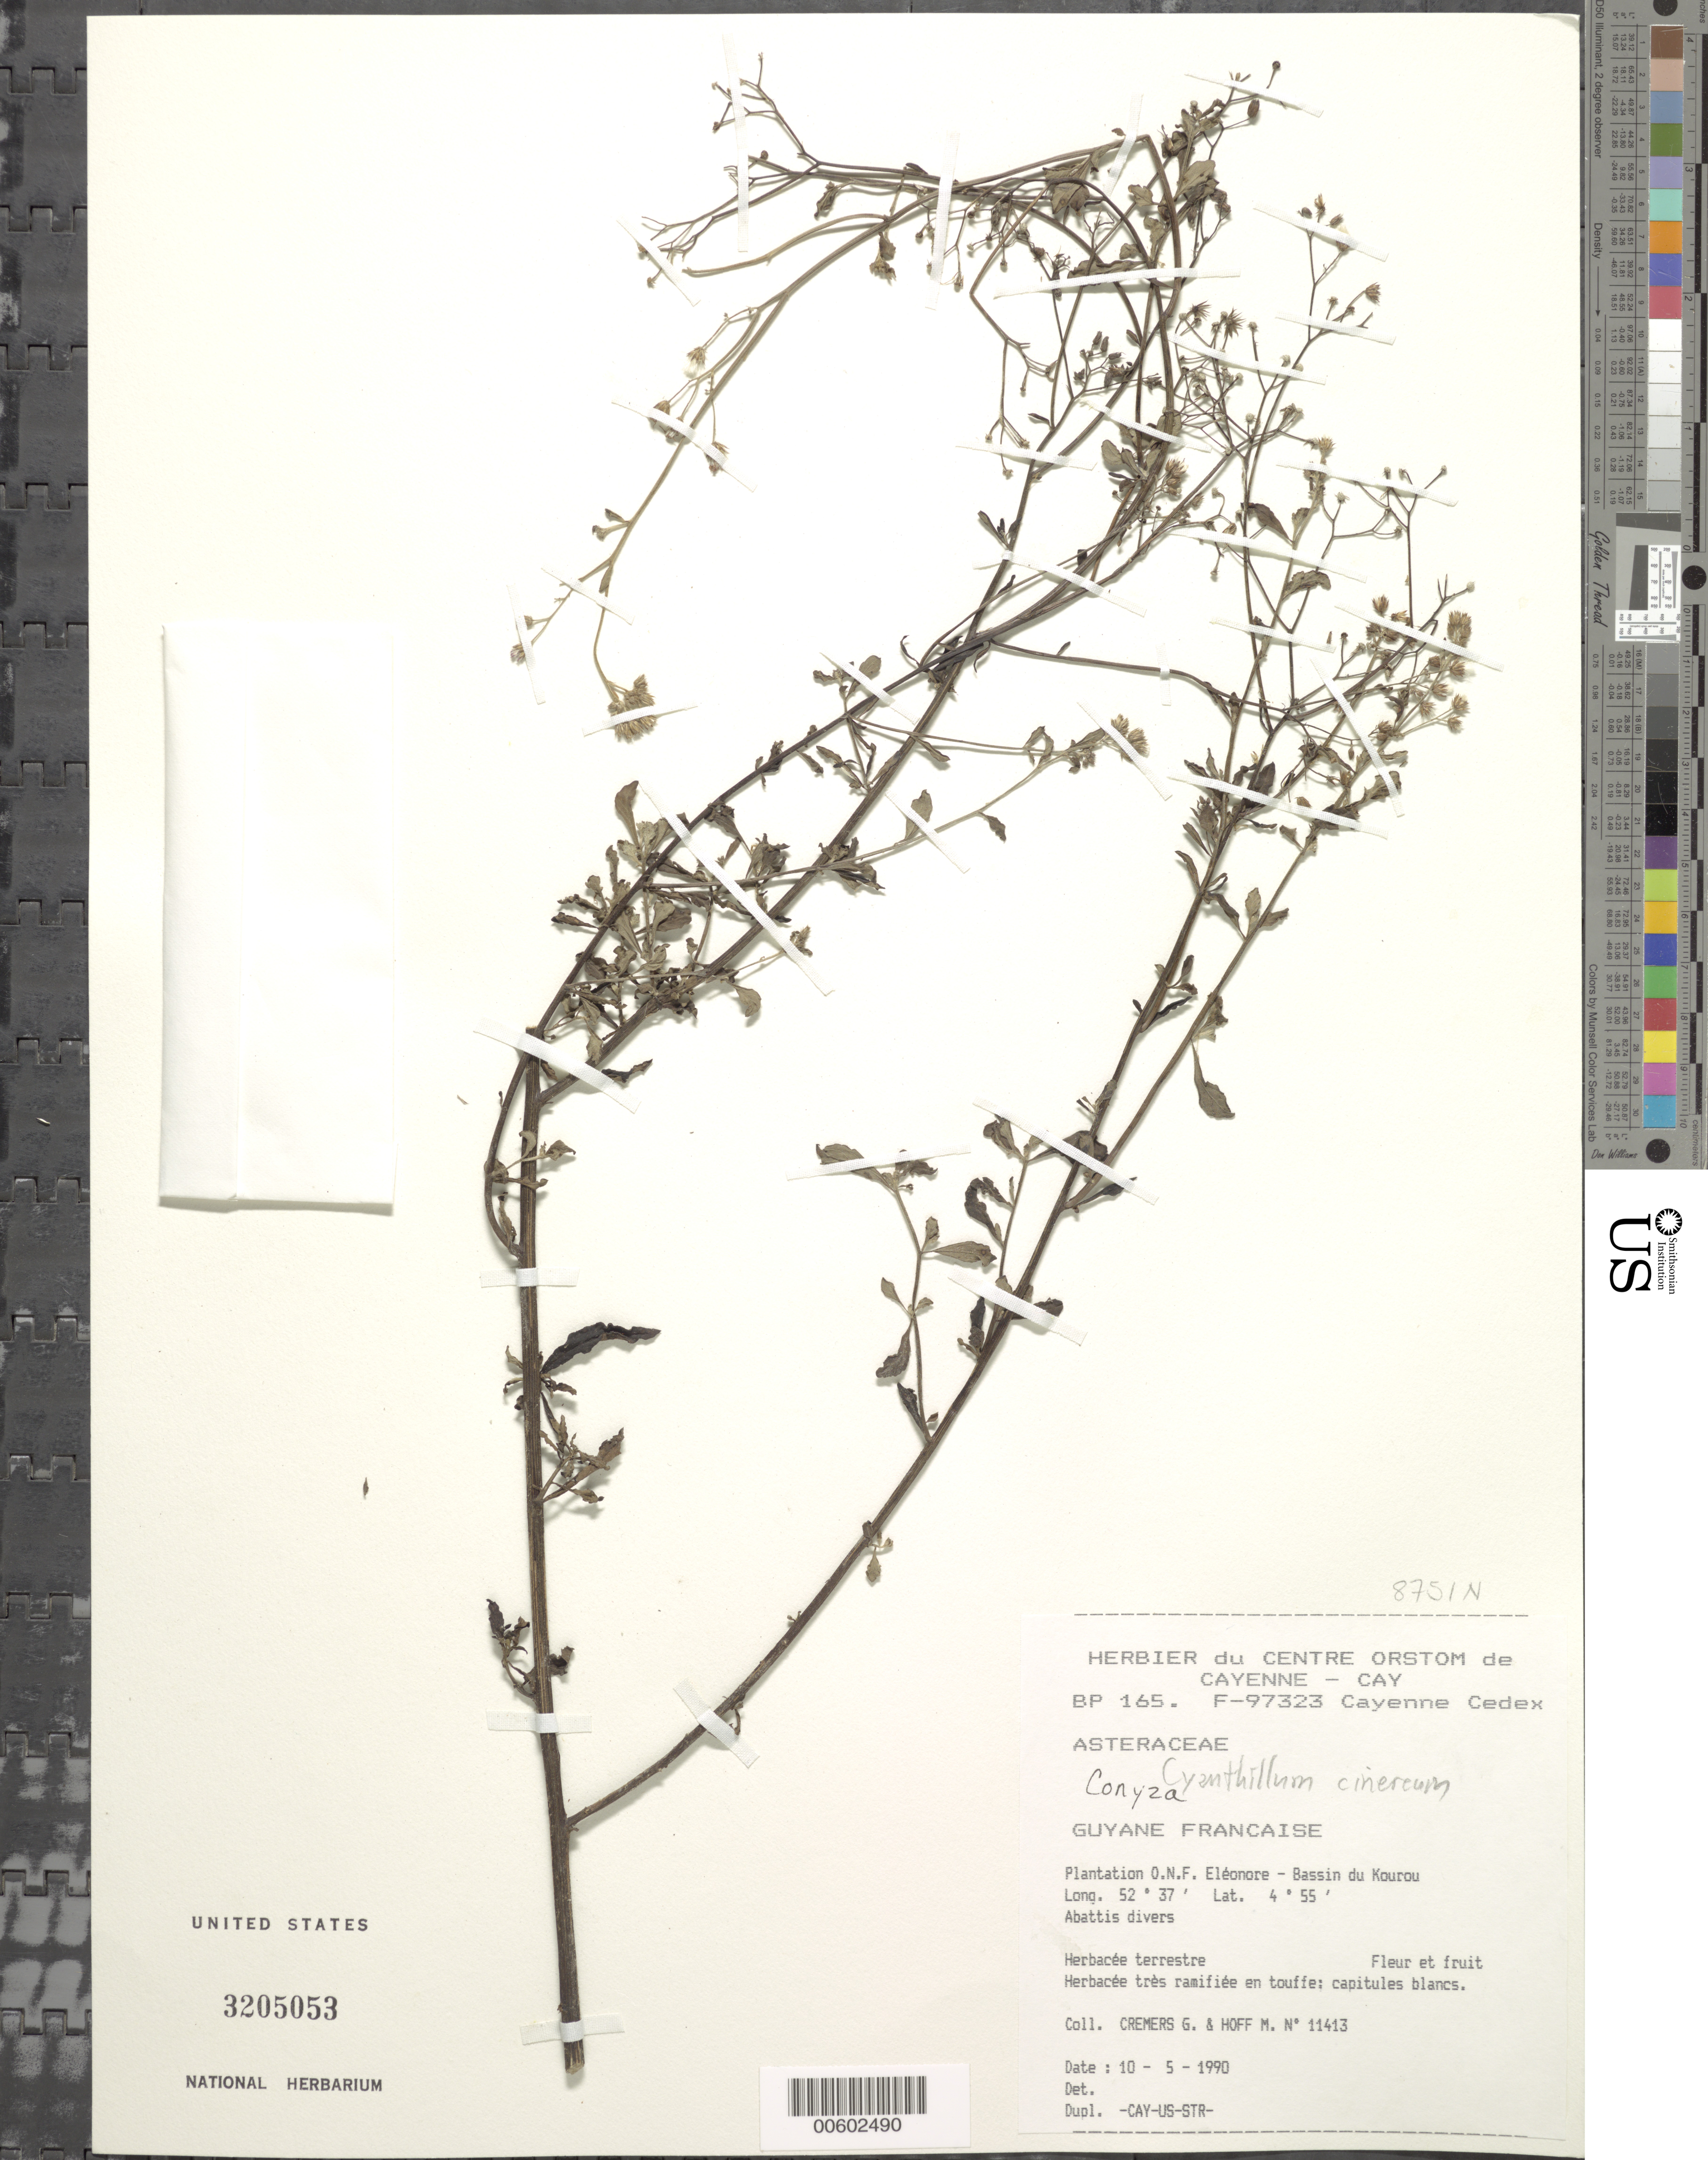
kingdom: Plantae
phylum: Tracheophyta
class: Magnoliopsida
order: Asterales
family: Asteraceae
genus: Cyanthillium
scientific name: Cyanthillium cinereum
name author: (L.) H. Rob.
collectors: G. Cremers & M. Hoff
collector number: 11413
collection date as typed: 10-May-90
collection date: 1990-05-10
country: French Guiana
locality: Plantation O.N.F. Eléonore, Bassin du Kourou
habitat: Abattis divers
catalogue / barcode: US 3205053